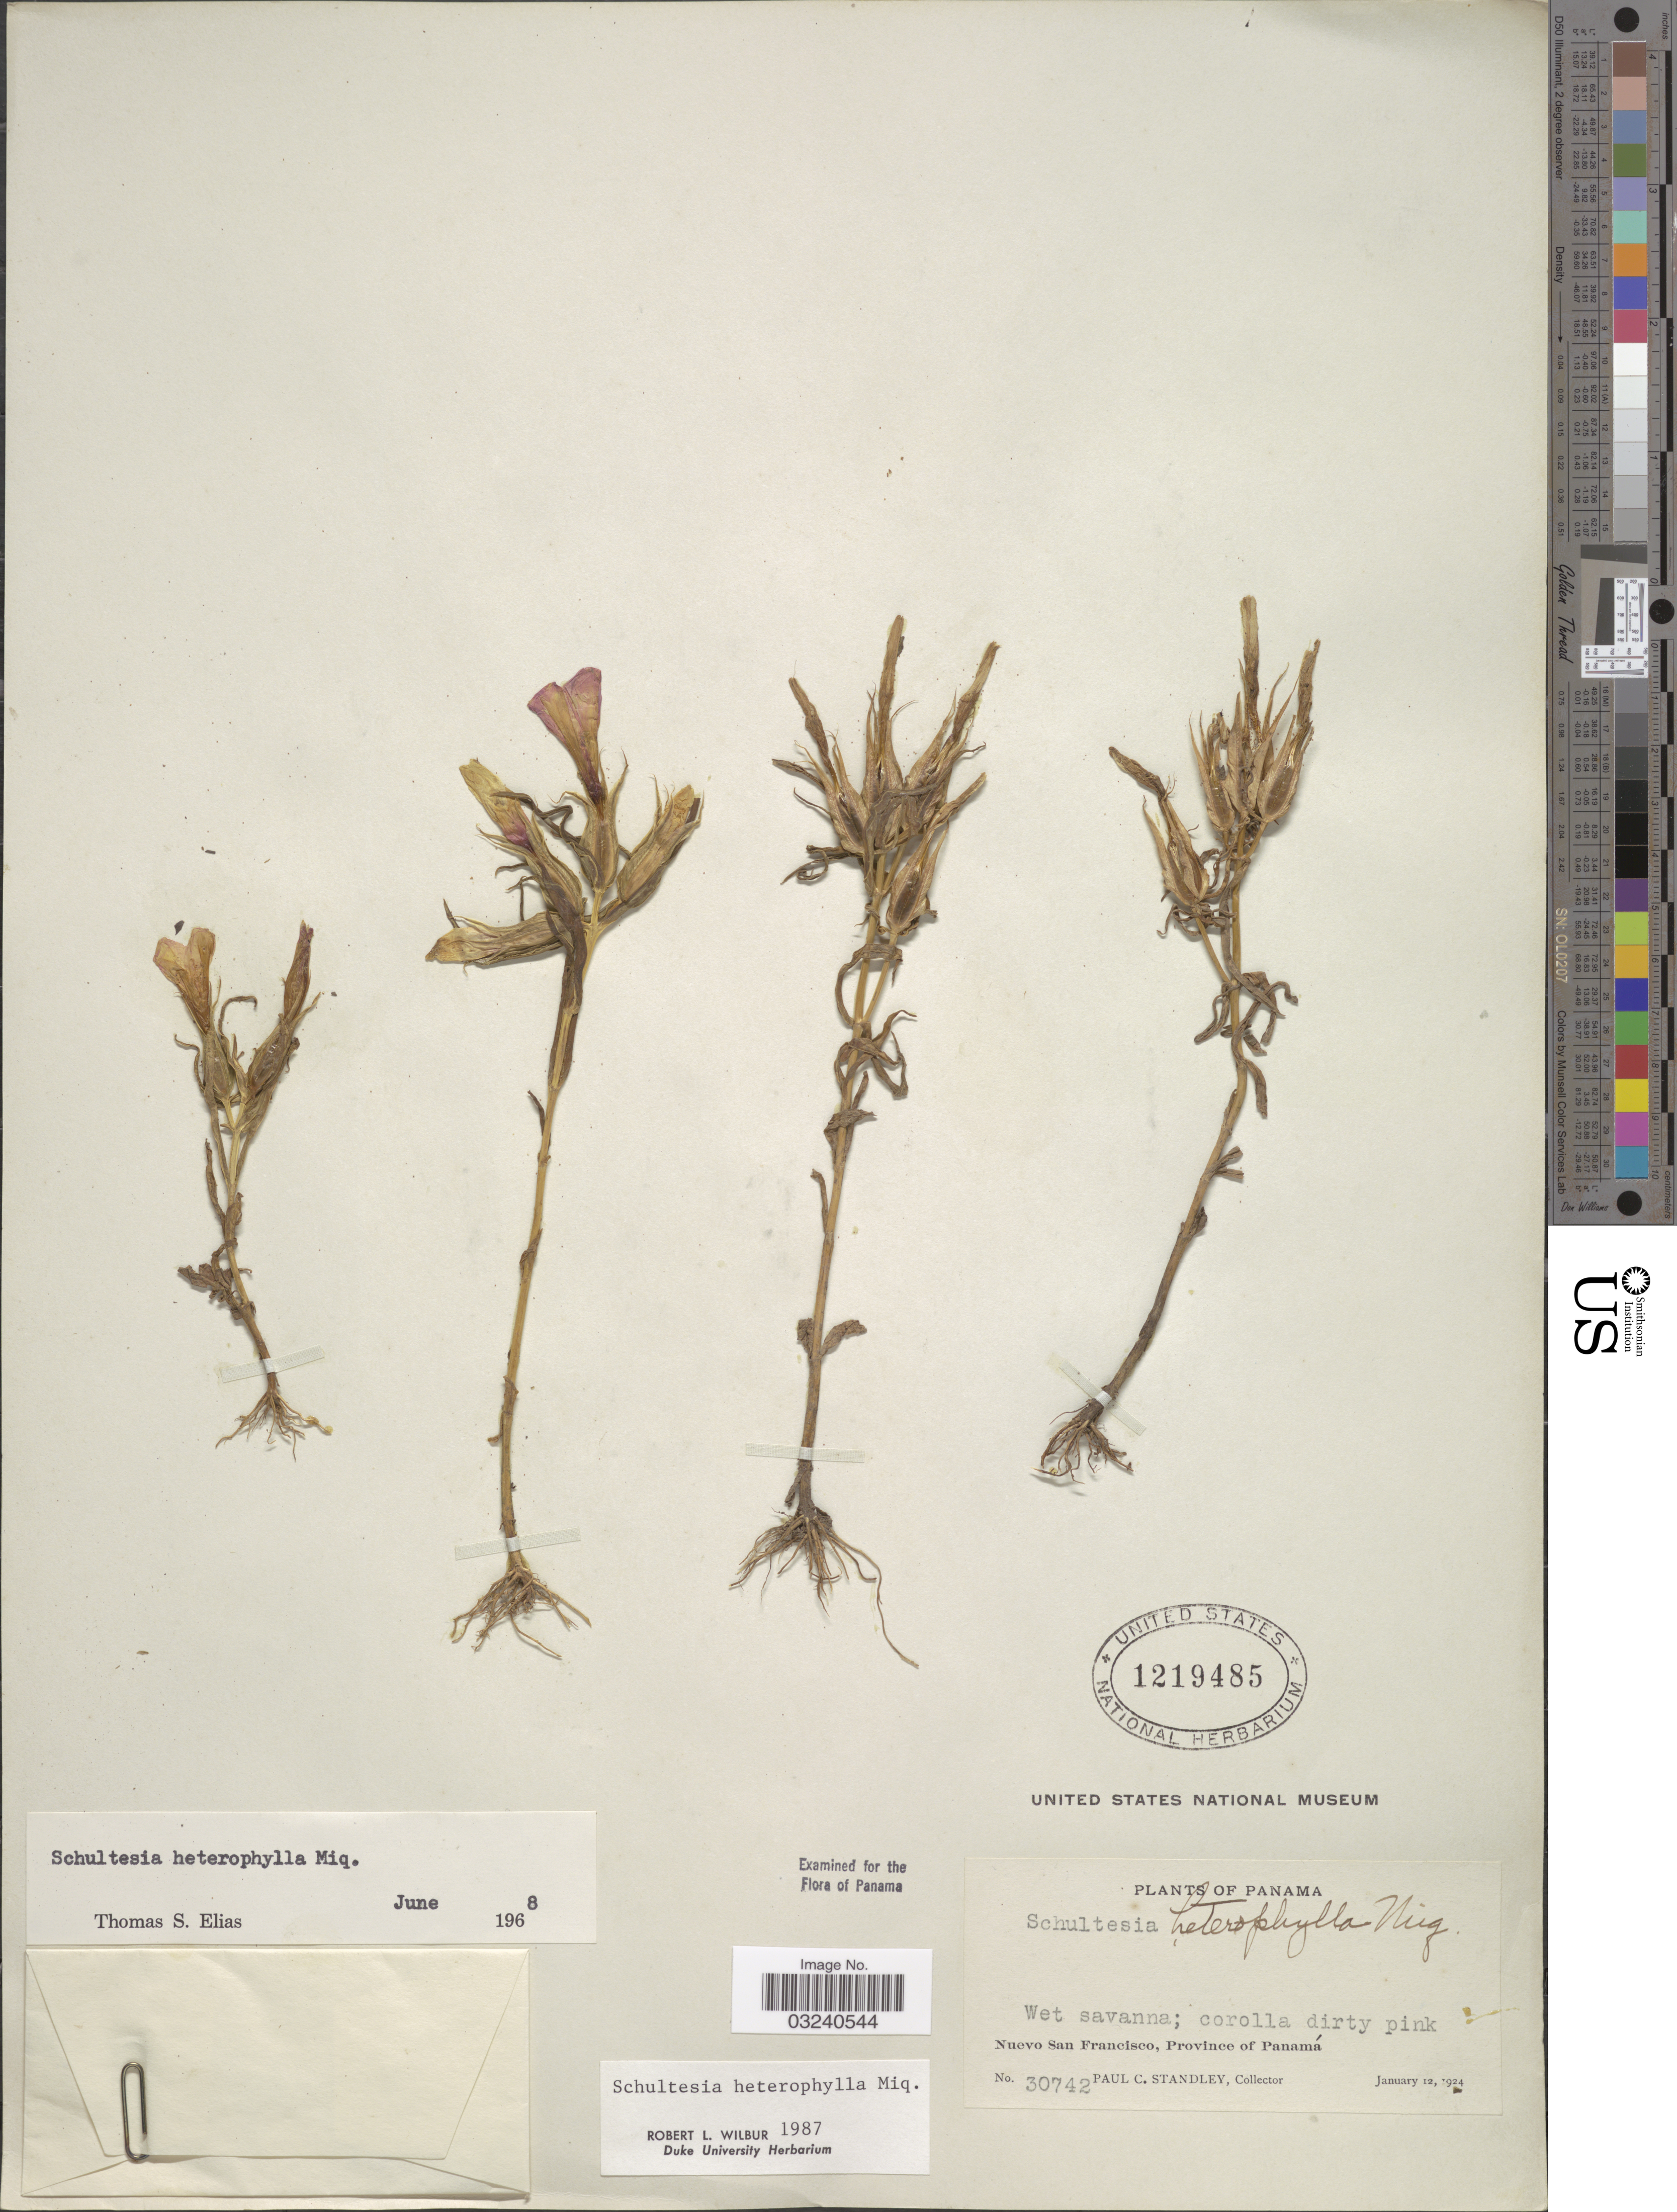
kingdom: Plantae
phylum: Tracheophyta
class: Magnoliopsida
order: Gentianales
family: Gentianaceae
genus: Schultesia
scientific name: Schultesia heterophylla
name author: Miq.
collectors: P. C. Standley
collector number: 30742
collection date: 1924-01-12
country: Panama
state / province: Panamá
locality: Nuevo San Francisco.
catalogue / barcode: US 1219485